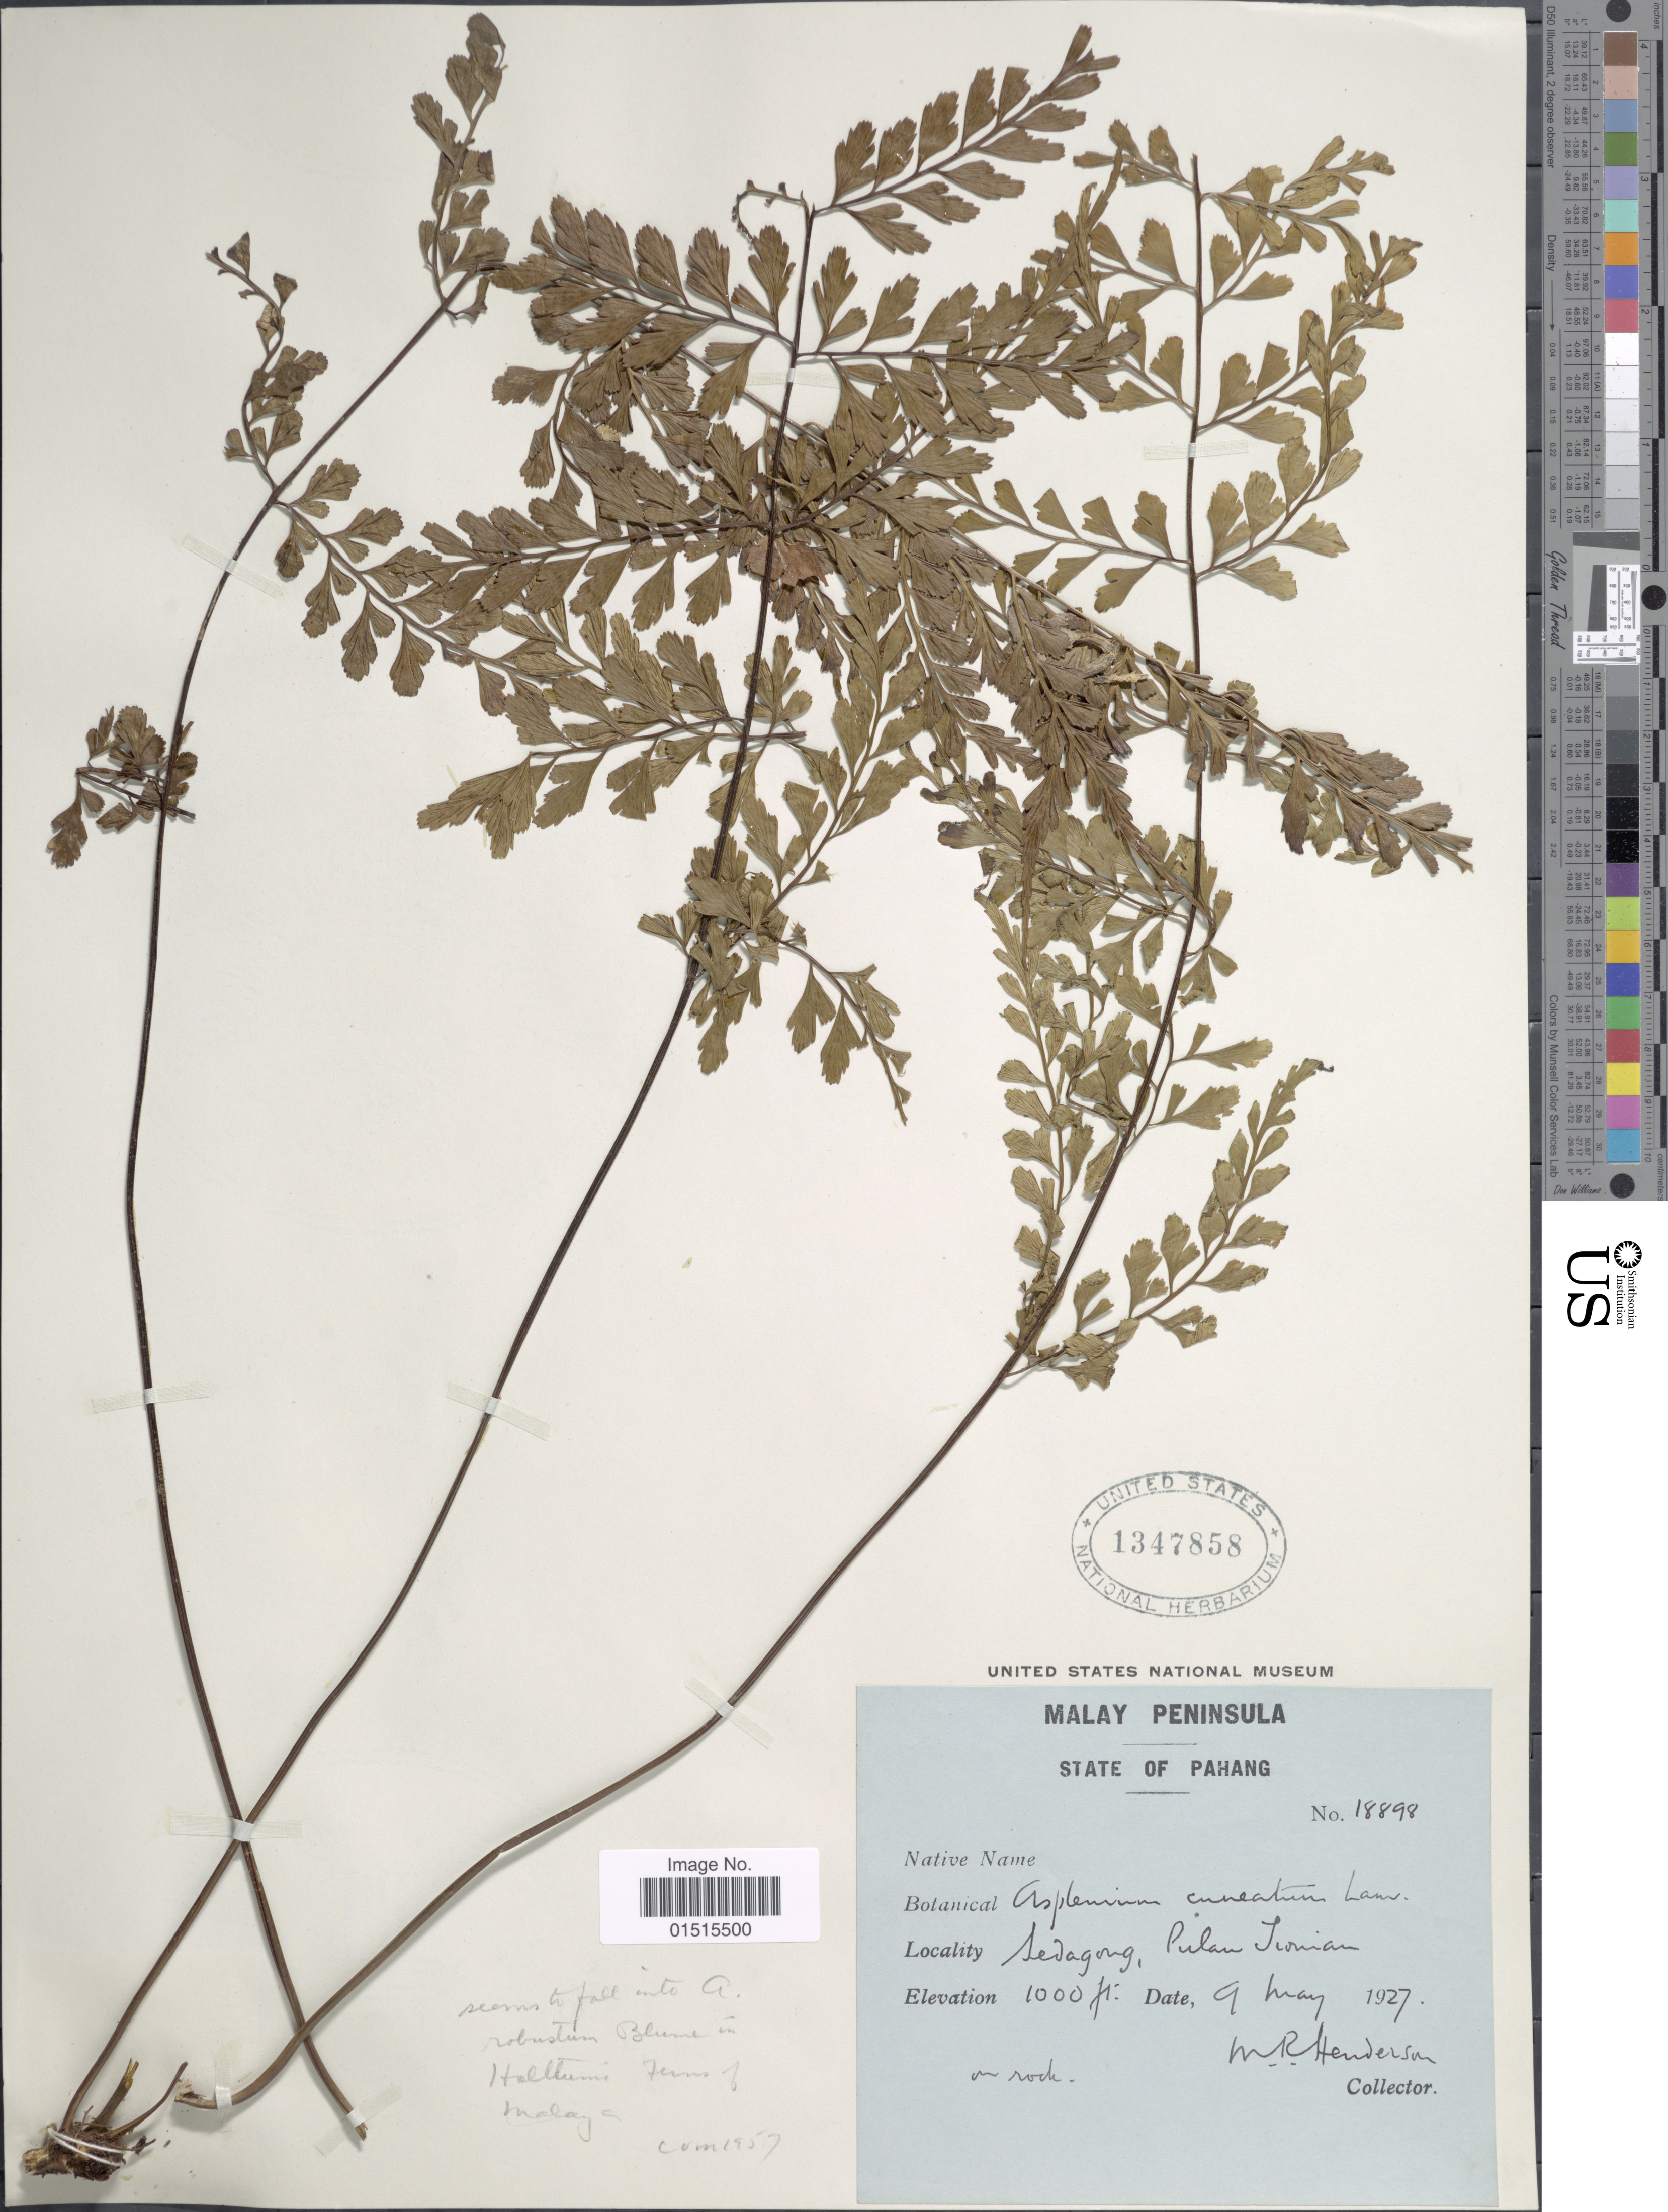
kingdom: Plantae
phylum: Tracheophyta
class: Polypodiopsida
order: Polypodiales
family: Aspleniaceae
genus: Asplenium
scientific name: Asplenium robustum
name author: Blume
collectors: M. Henderson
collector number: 18898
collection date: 1927-05-09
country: Malaysia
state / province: Pahang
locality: Malay Peninsula, Sevagong, Pulan Iomian [interpreted]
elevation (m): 305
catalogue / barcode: US 1347858